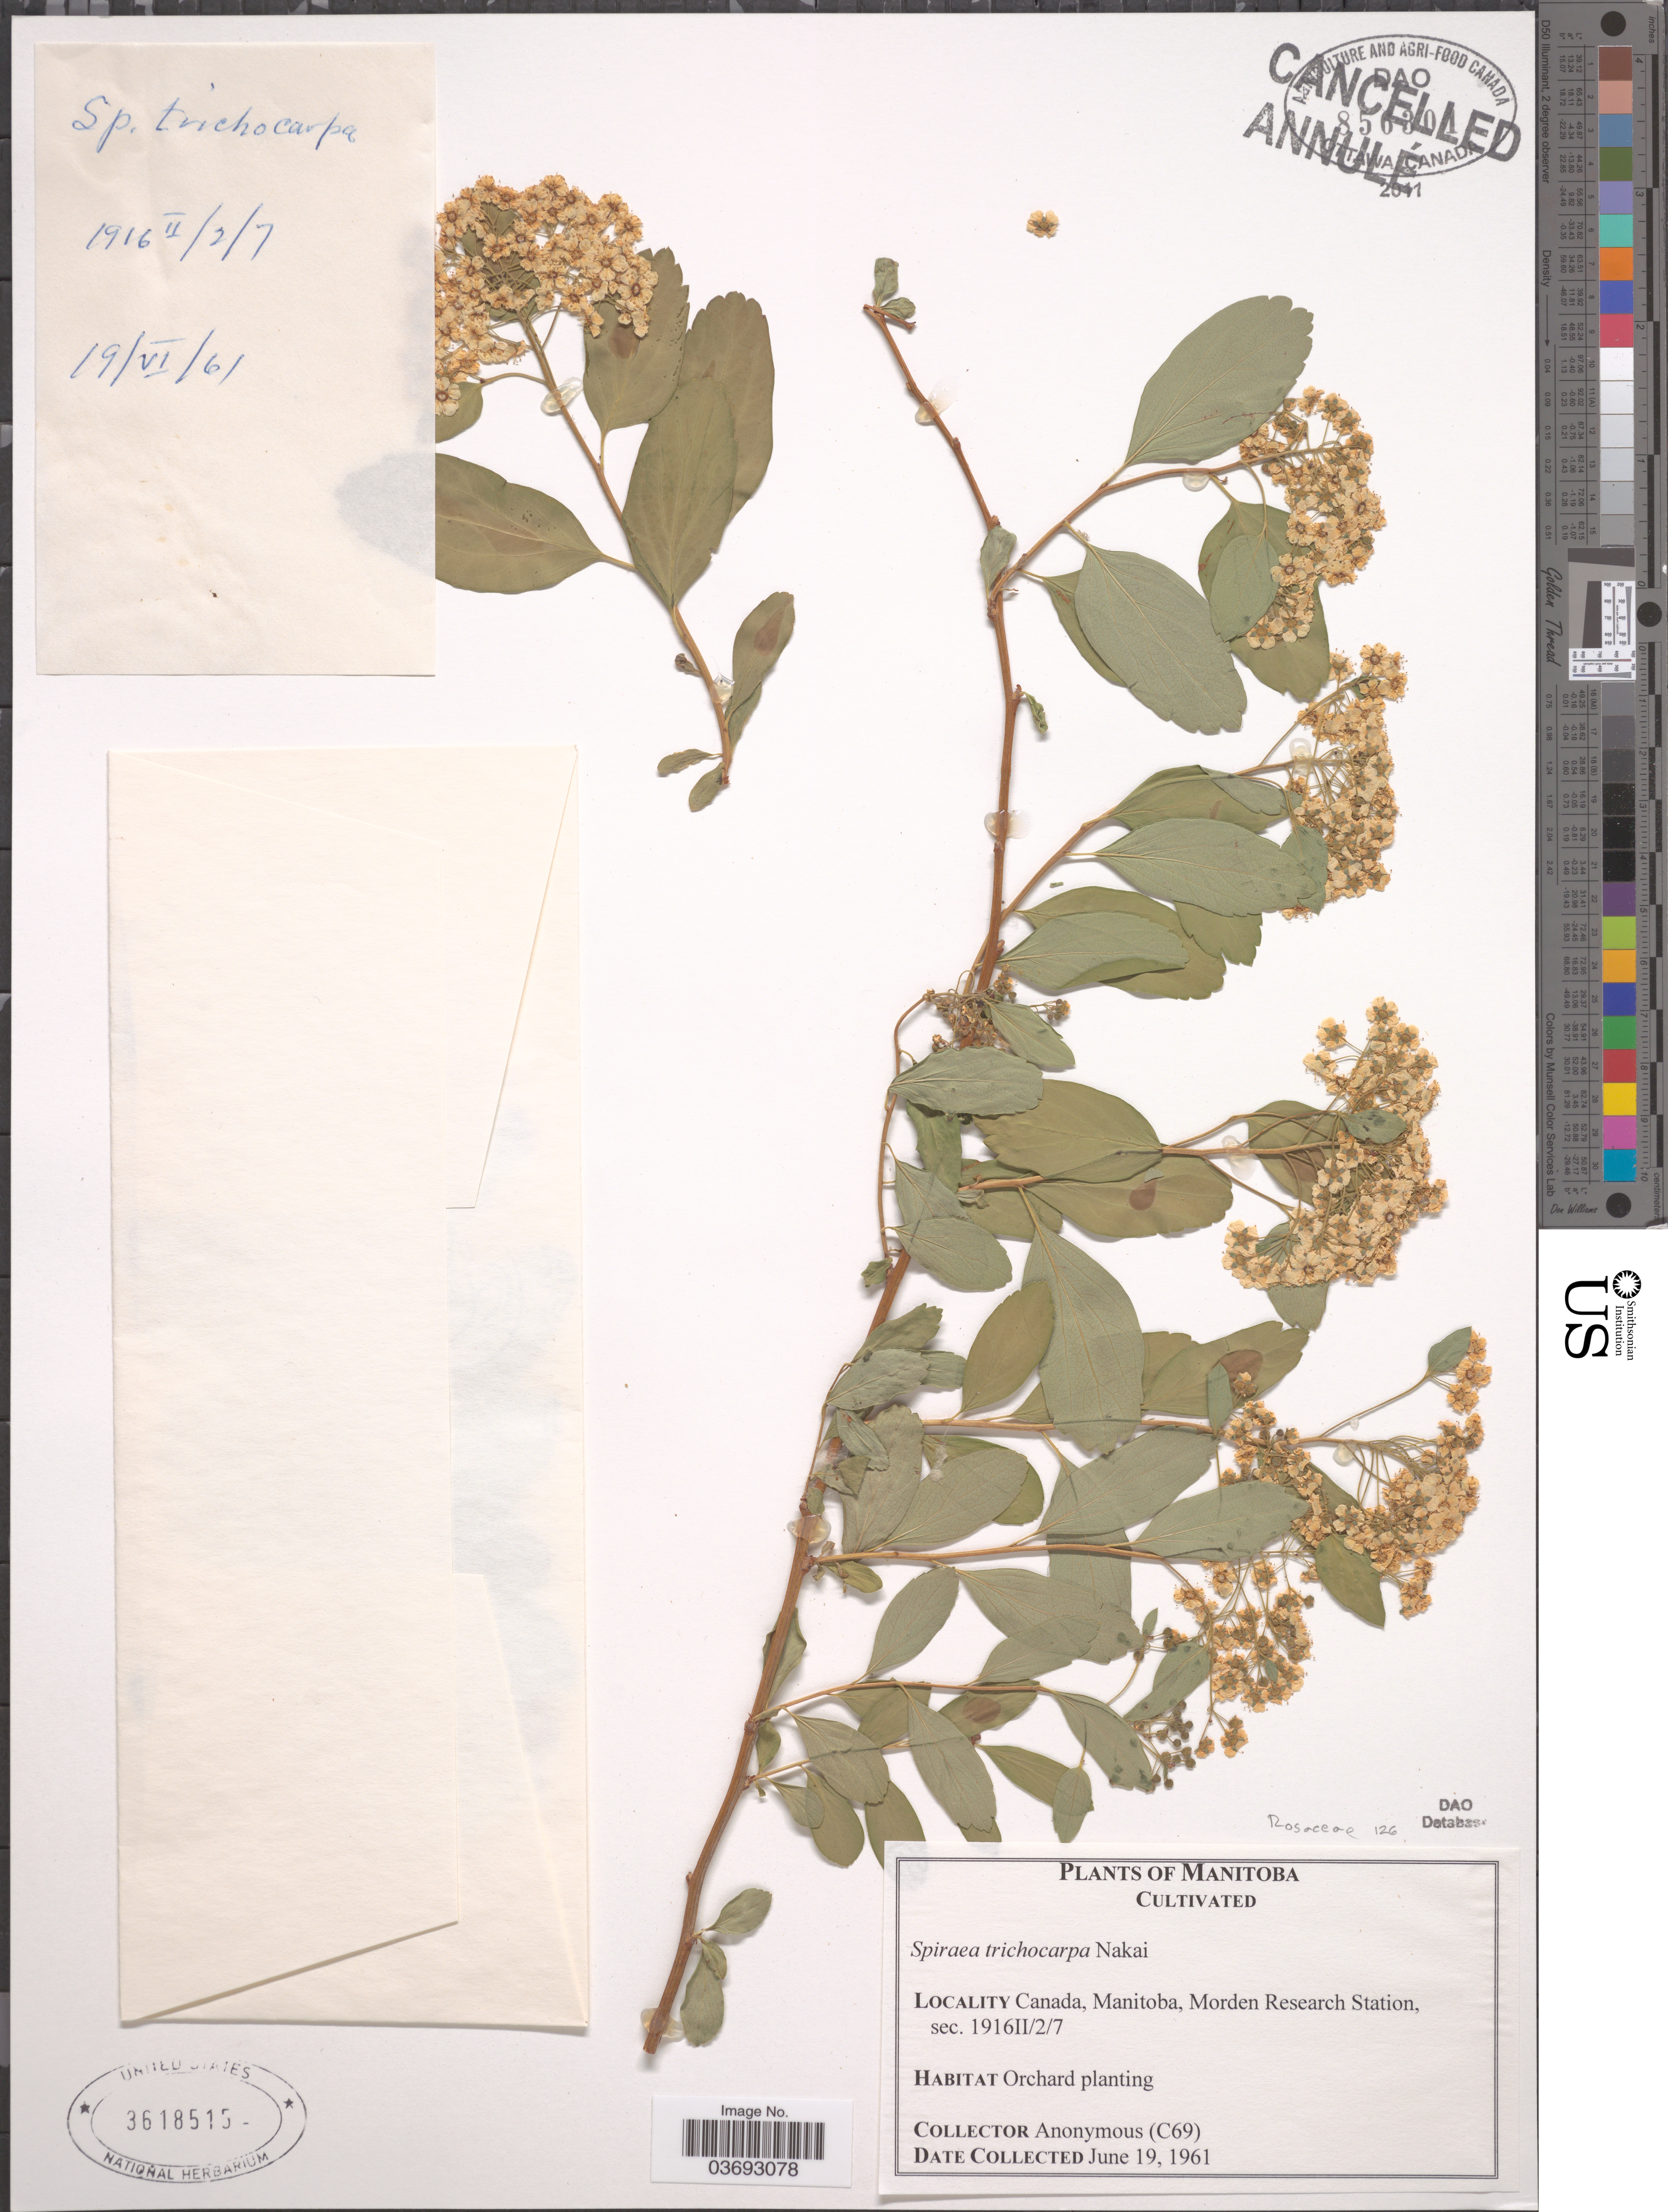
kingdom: Plantae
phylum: Tracheophyta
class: Magnoliopsida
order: Rosales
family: Rosaceae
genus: Spiraea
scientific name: Spiraea trichocarpa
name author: Nakai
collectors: Anonymous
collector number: (C69)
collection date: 1961-06-19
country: Canada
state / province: Manitoba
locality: Morden Research Station, sec. 1916II/2/17.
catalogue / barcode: US 3618515